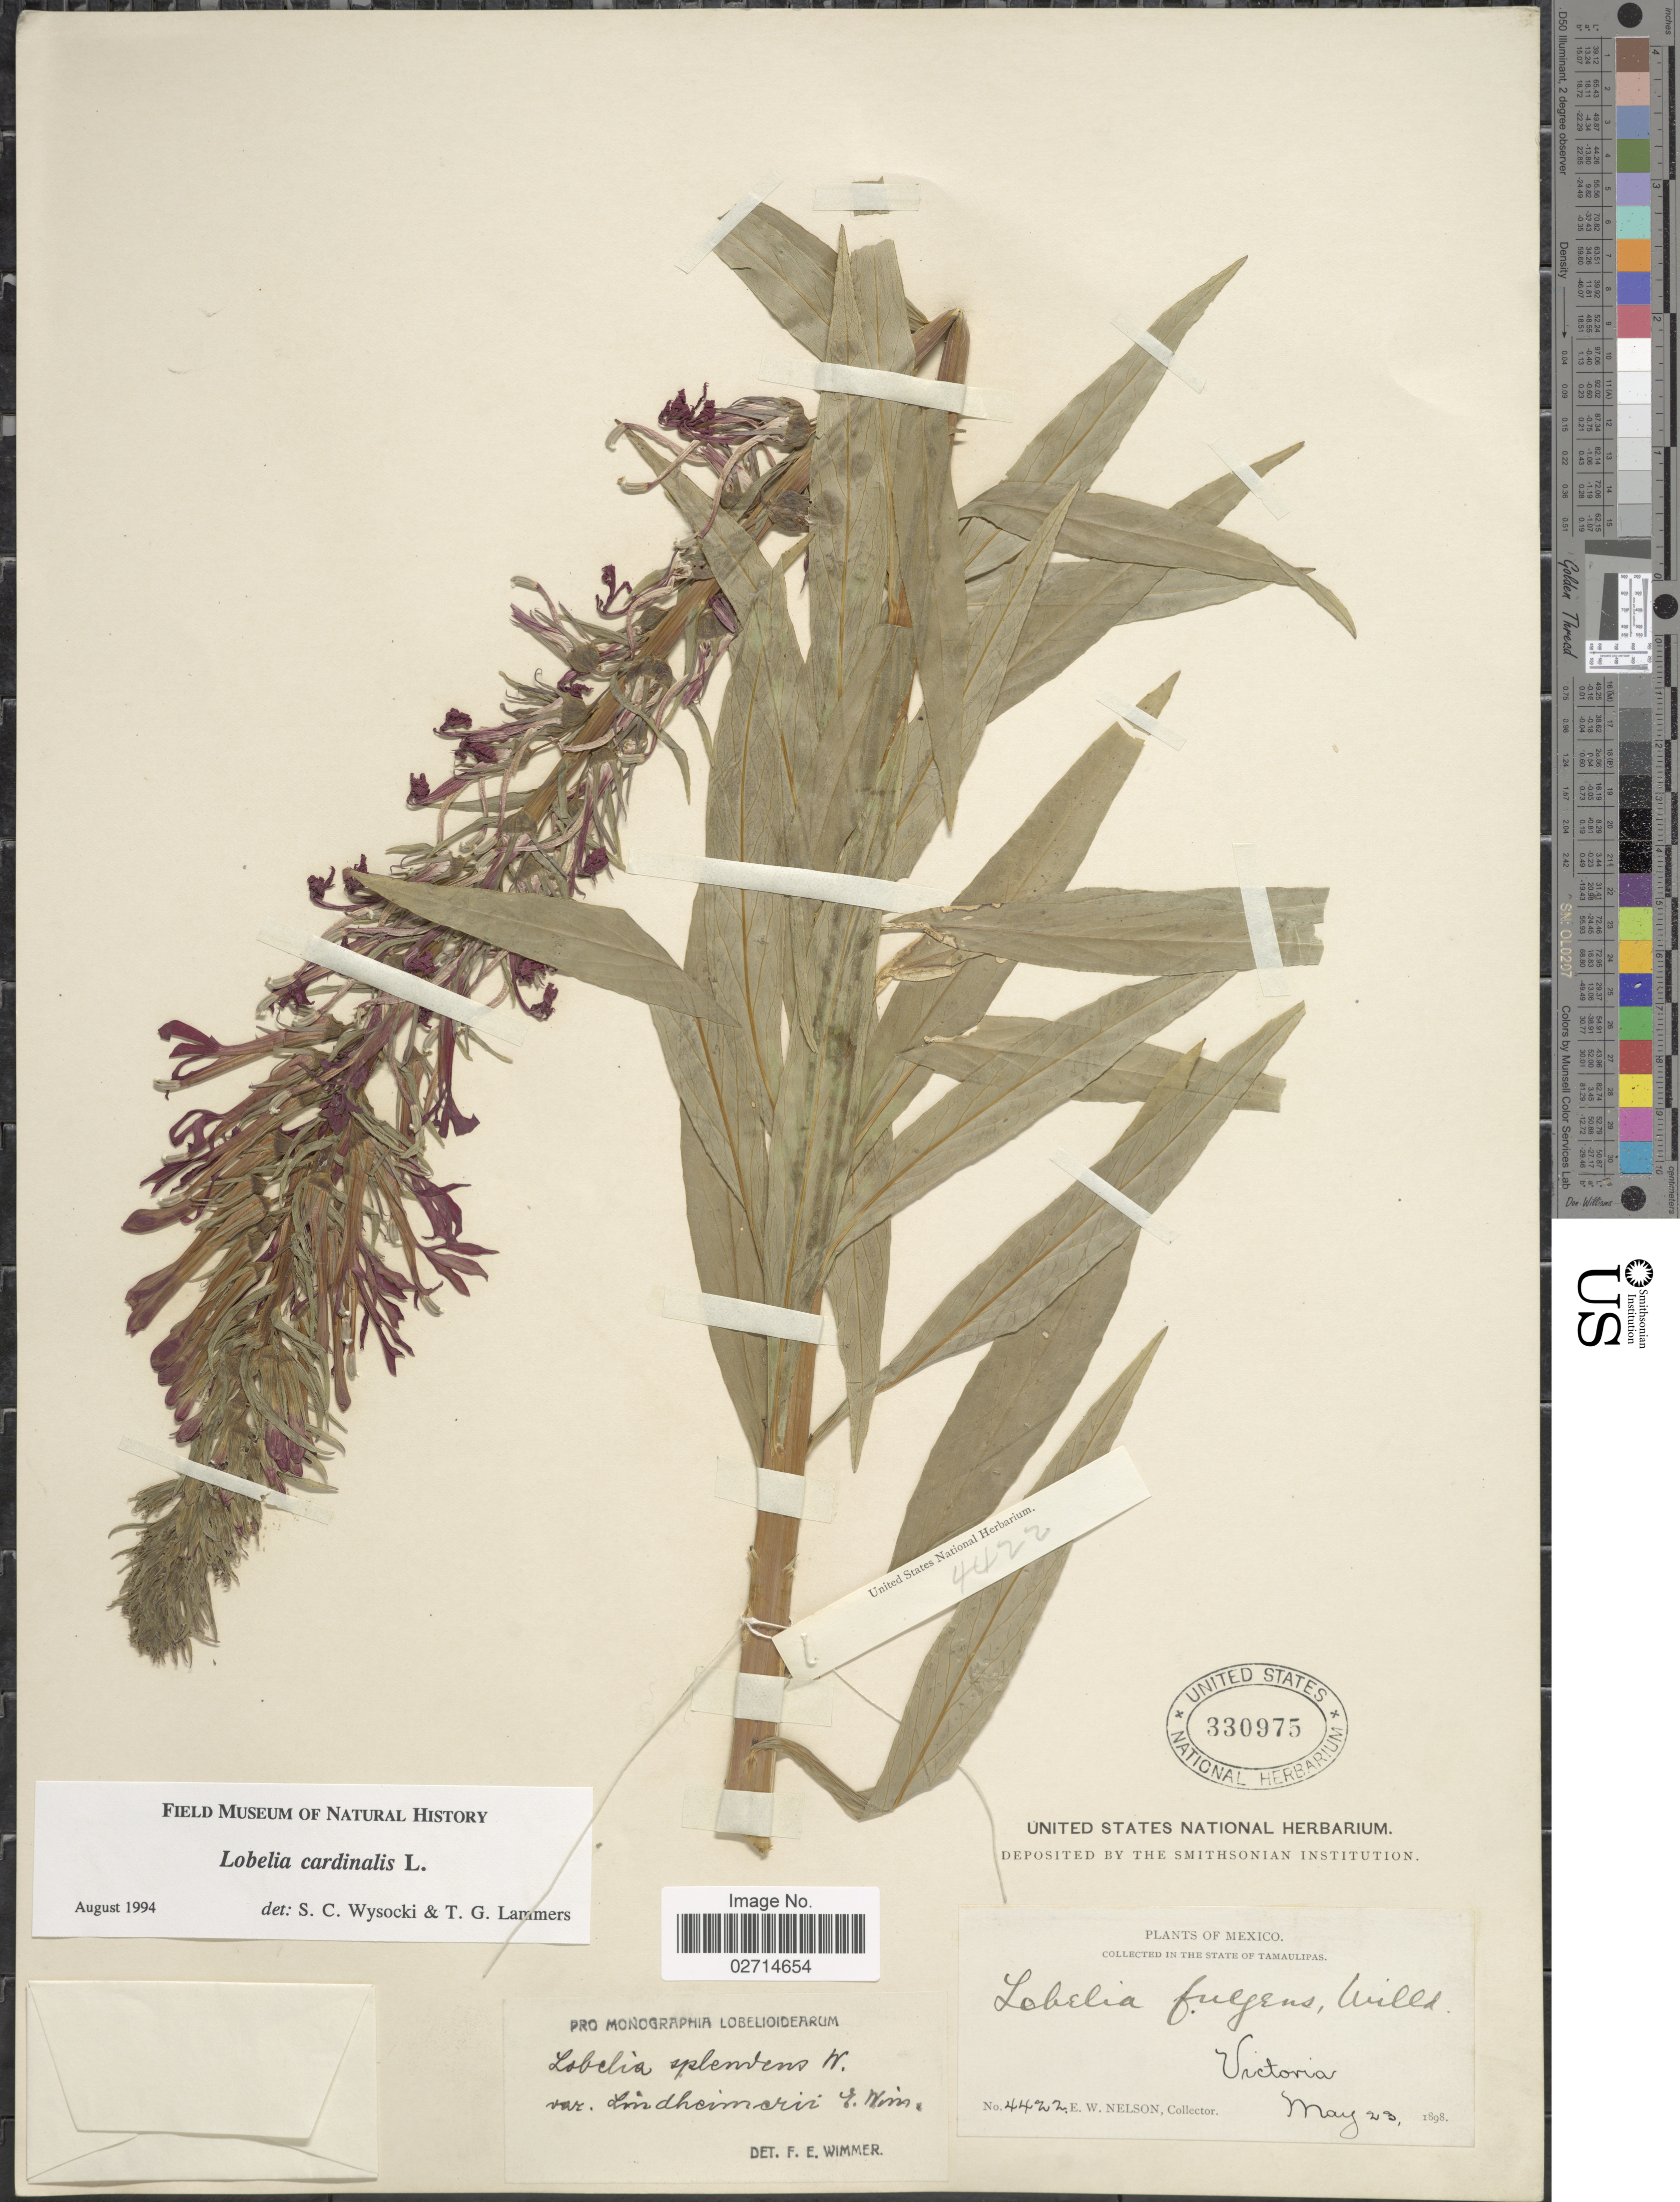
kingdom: Plantae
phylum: Tracheophyta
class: Magnoliopsida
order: Asterales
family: Campanulaceae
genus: Lobelia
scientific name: Lobelia cardinalis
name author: L.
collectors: E. W. Nelson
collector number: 4422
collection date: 1898-05-23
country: Mexico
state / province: Tamaulipas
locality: Victoria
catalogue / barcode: US 330975